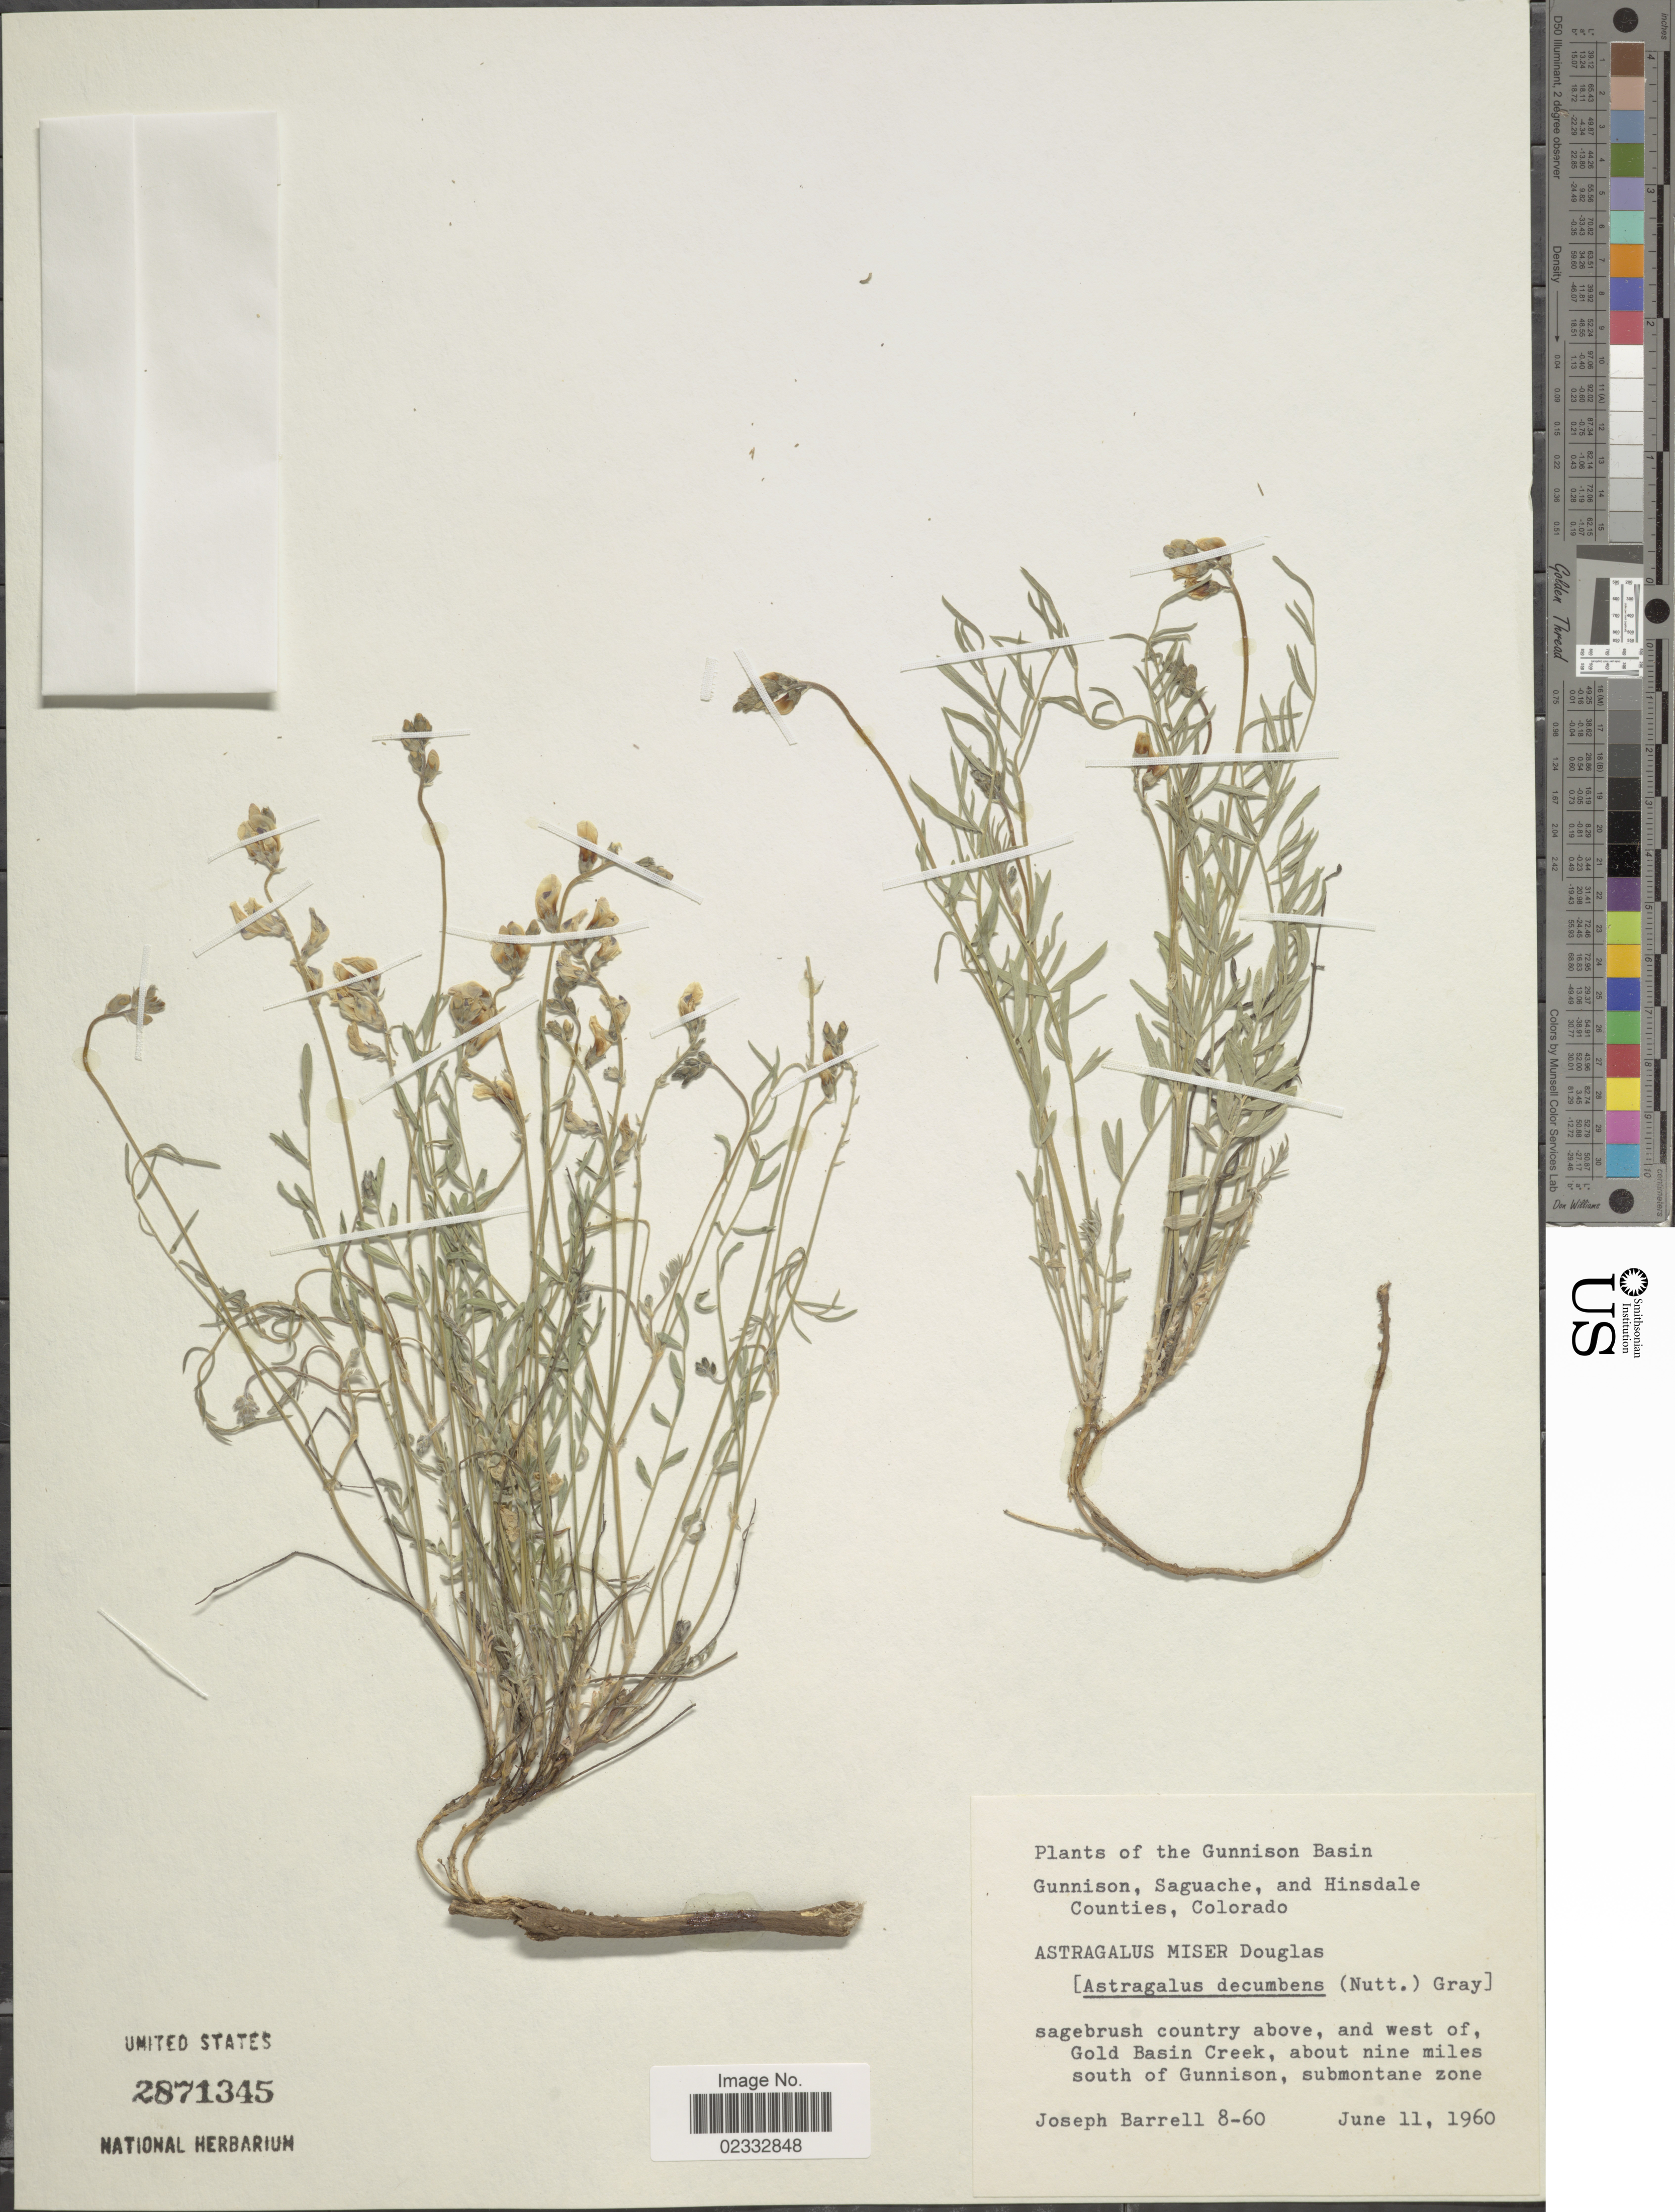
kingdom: Plantae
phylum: Tracheophyta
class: Magnoliopsida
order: Fabales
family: Fabaceae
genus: Astragalus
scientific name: Astragalus miser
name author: Douglas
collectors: J. Barrell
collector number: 8-60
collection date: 1960-06-11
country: United States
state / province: Colorado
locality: Gunnison Basin, Gunnison, Saguache, and Hinsdale Counties, sagebrush countries above, and west of, Gold Basin Creek, about nine miles south of Gunnison, submontane zone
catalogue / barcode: US 2871345